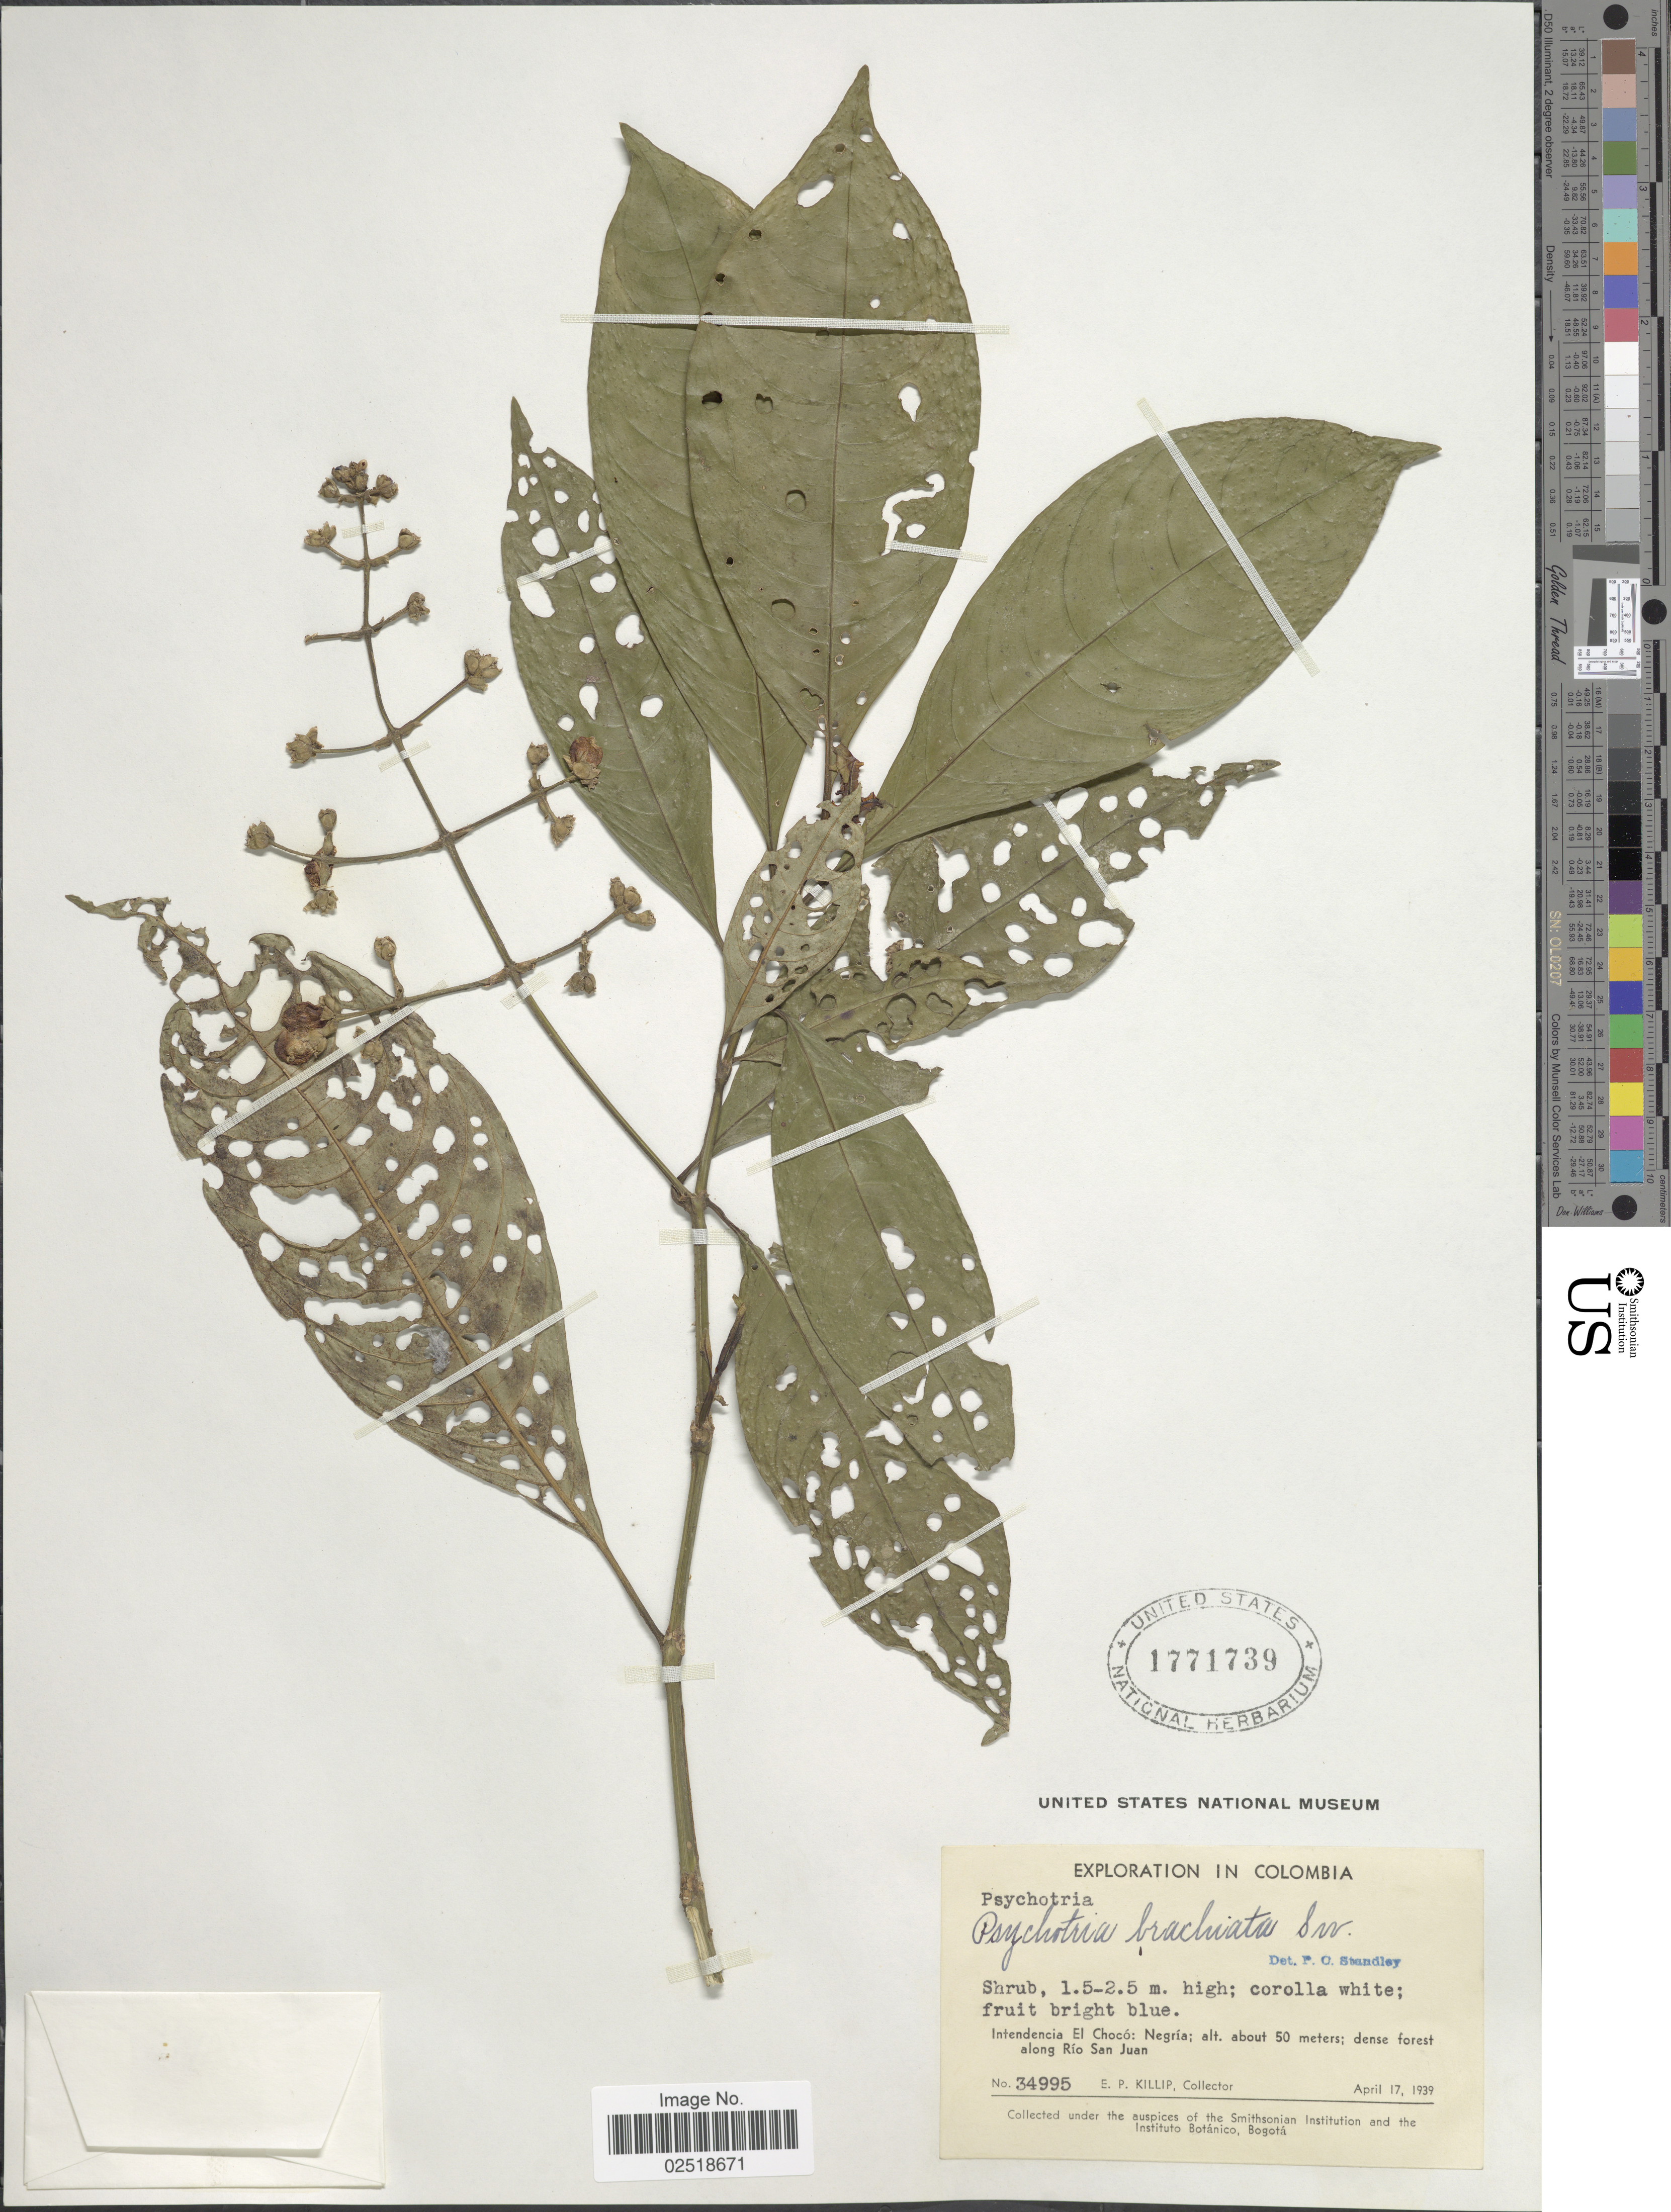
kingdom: Plantae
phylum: Tracheophyta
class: Magnoliopsida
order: Gentianales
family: Rubiaceae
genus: Psychotria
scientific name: Psychotria caerulea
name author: Ruiz & Pav.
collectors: E. P. Killip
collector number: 34995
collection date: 1939-04-17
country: Colombia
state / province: Chocó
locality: Intendencia El Chocó: Negría; dense forest along Río San Juan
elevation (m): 50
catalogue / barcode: US 1771739